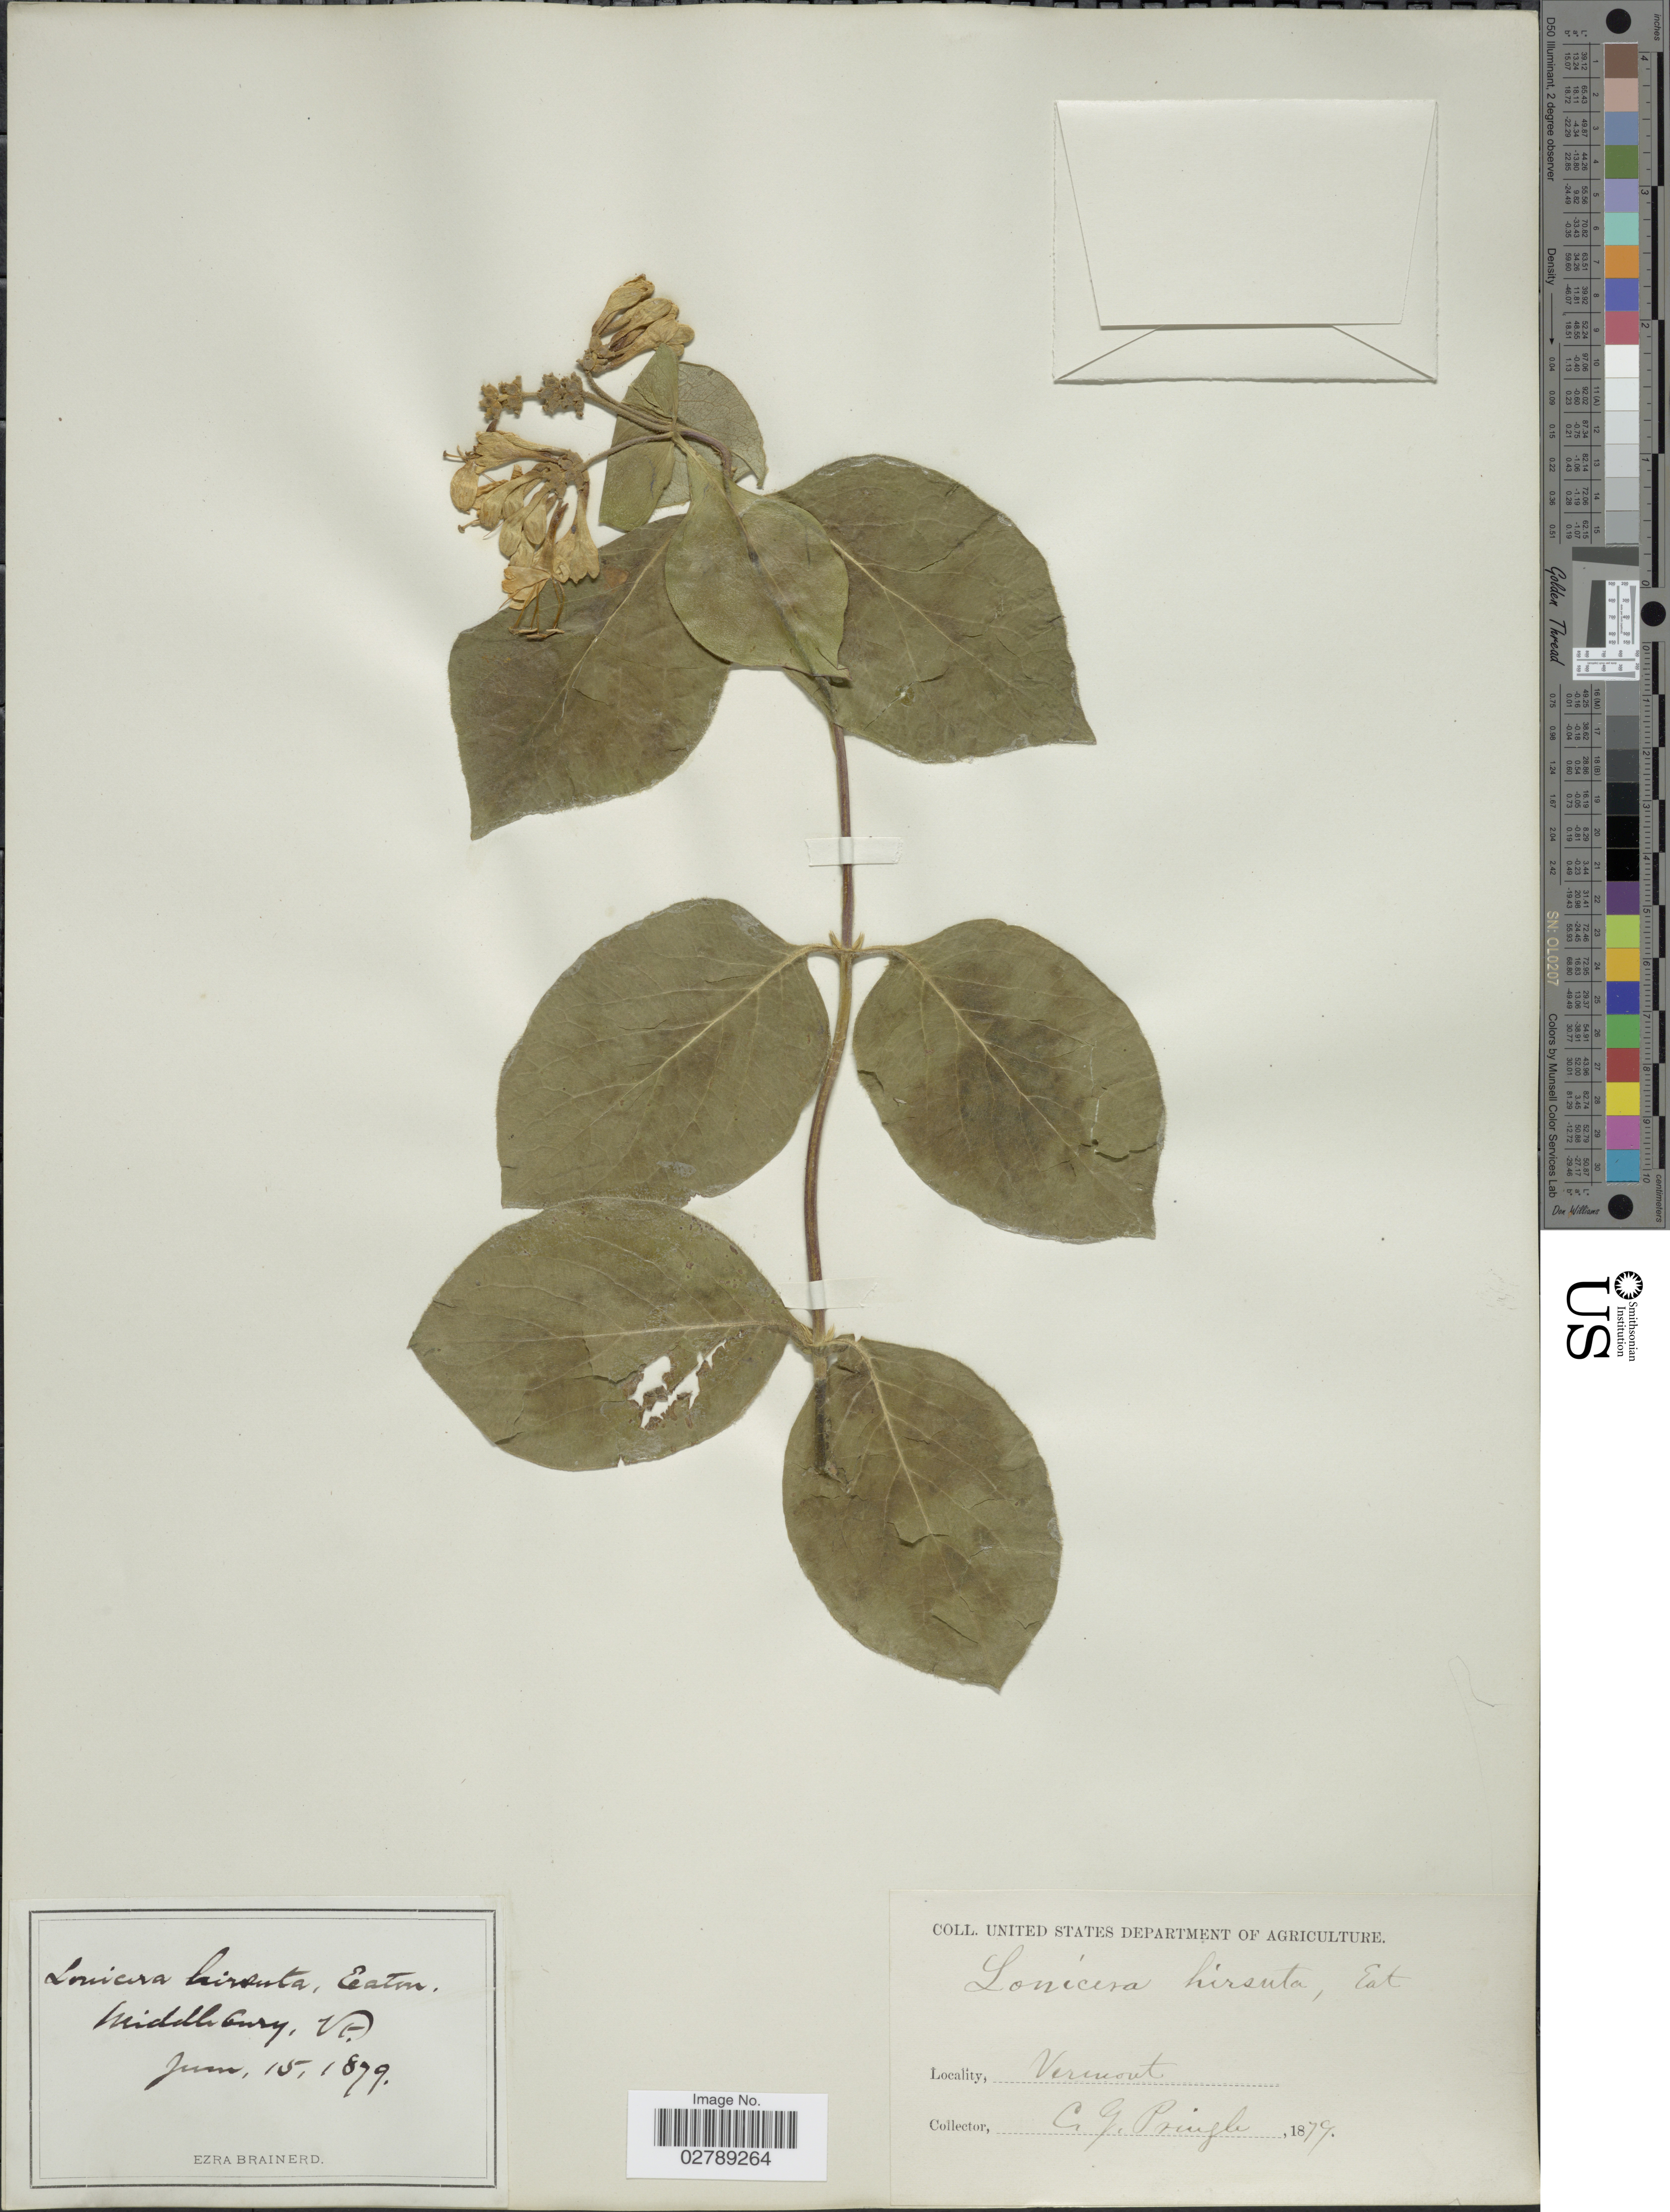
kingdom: Plantae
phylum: Tracheophyta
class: Magnoliopsida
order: Dipsacales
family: Caprifoliaceae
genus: Lonicera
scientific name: Lonicera hirsuta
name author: Eaton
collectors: C. G. Pringle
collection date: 1879-06-15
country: United States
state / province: Vermont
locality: Middlebury.